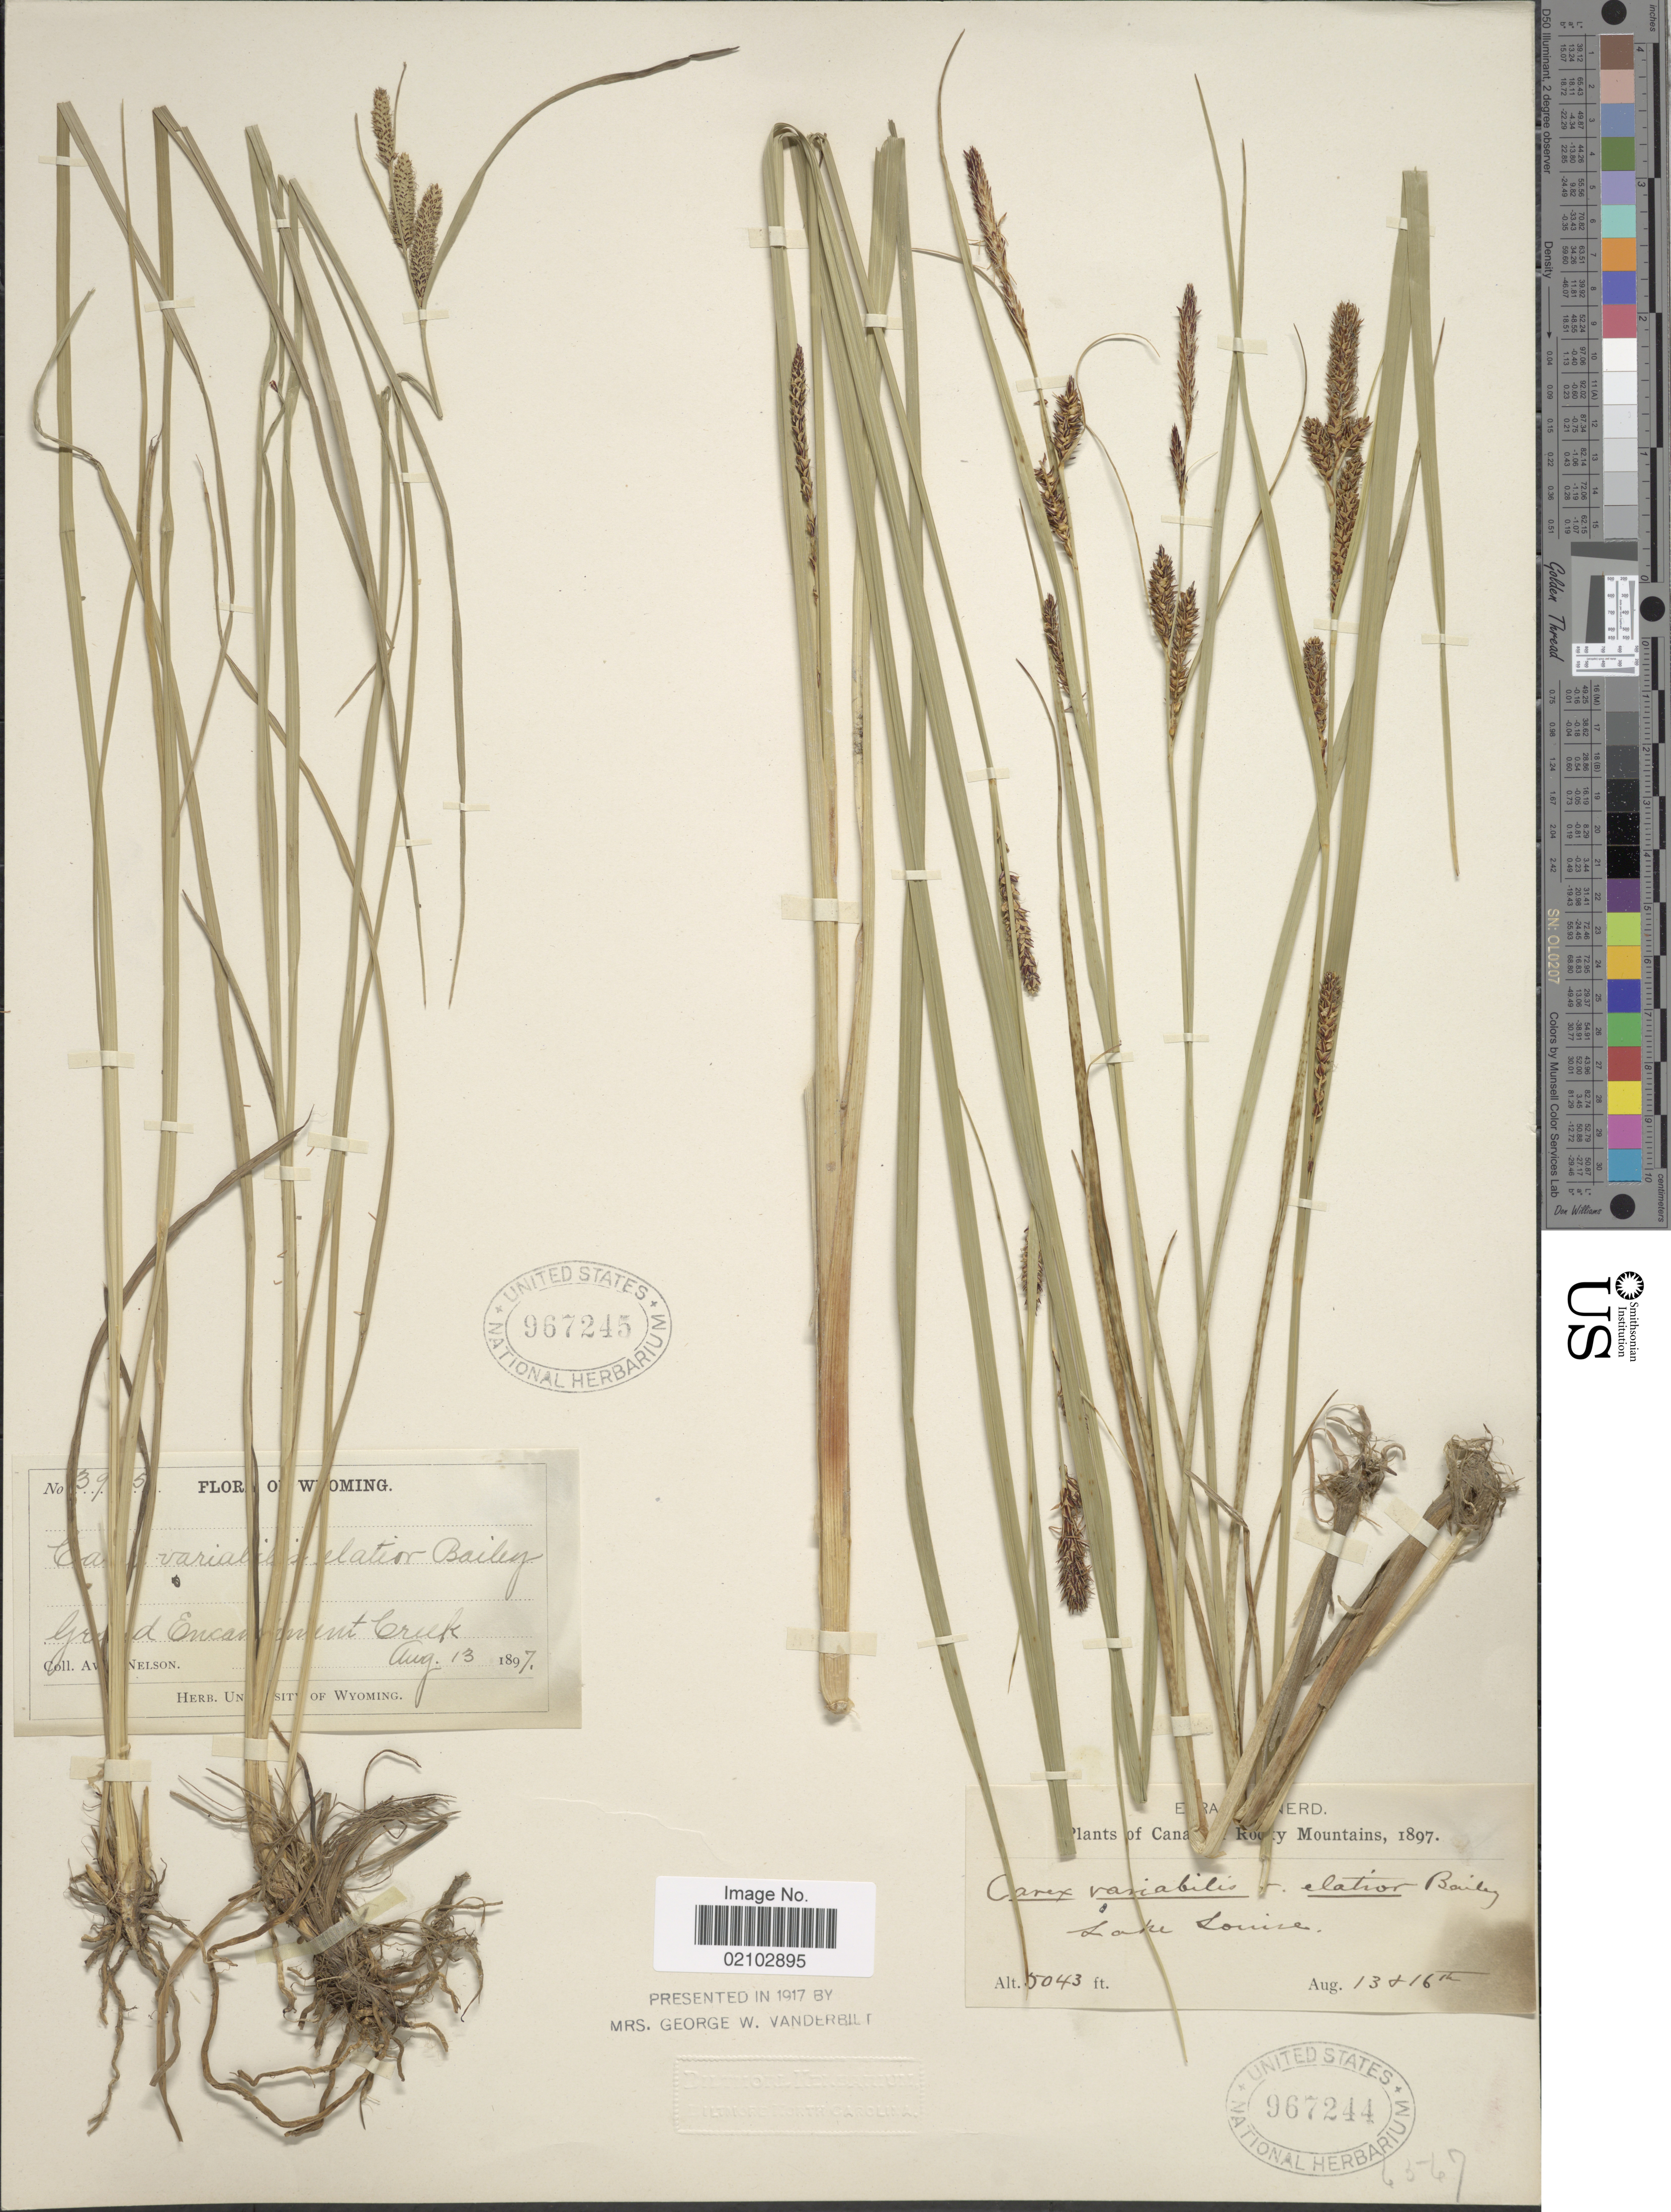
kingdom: Plantae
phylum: Tracheophyta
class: Liliopsida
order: Poales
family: Cyperaceae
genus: Carex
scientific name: Carex aquatilis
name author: Wahlenb.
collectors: E. Brainerd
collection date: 1897-08-13/1897-08-16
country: Canada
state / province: Alberta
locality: Canada Rocky Mountains, Lake Louise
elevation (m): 1537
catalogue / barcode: US 967244-2